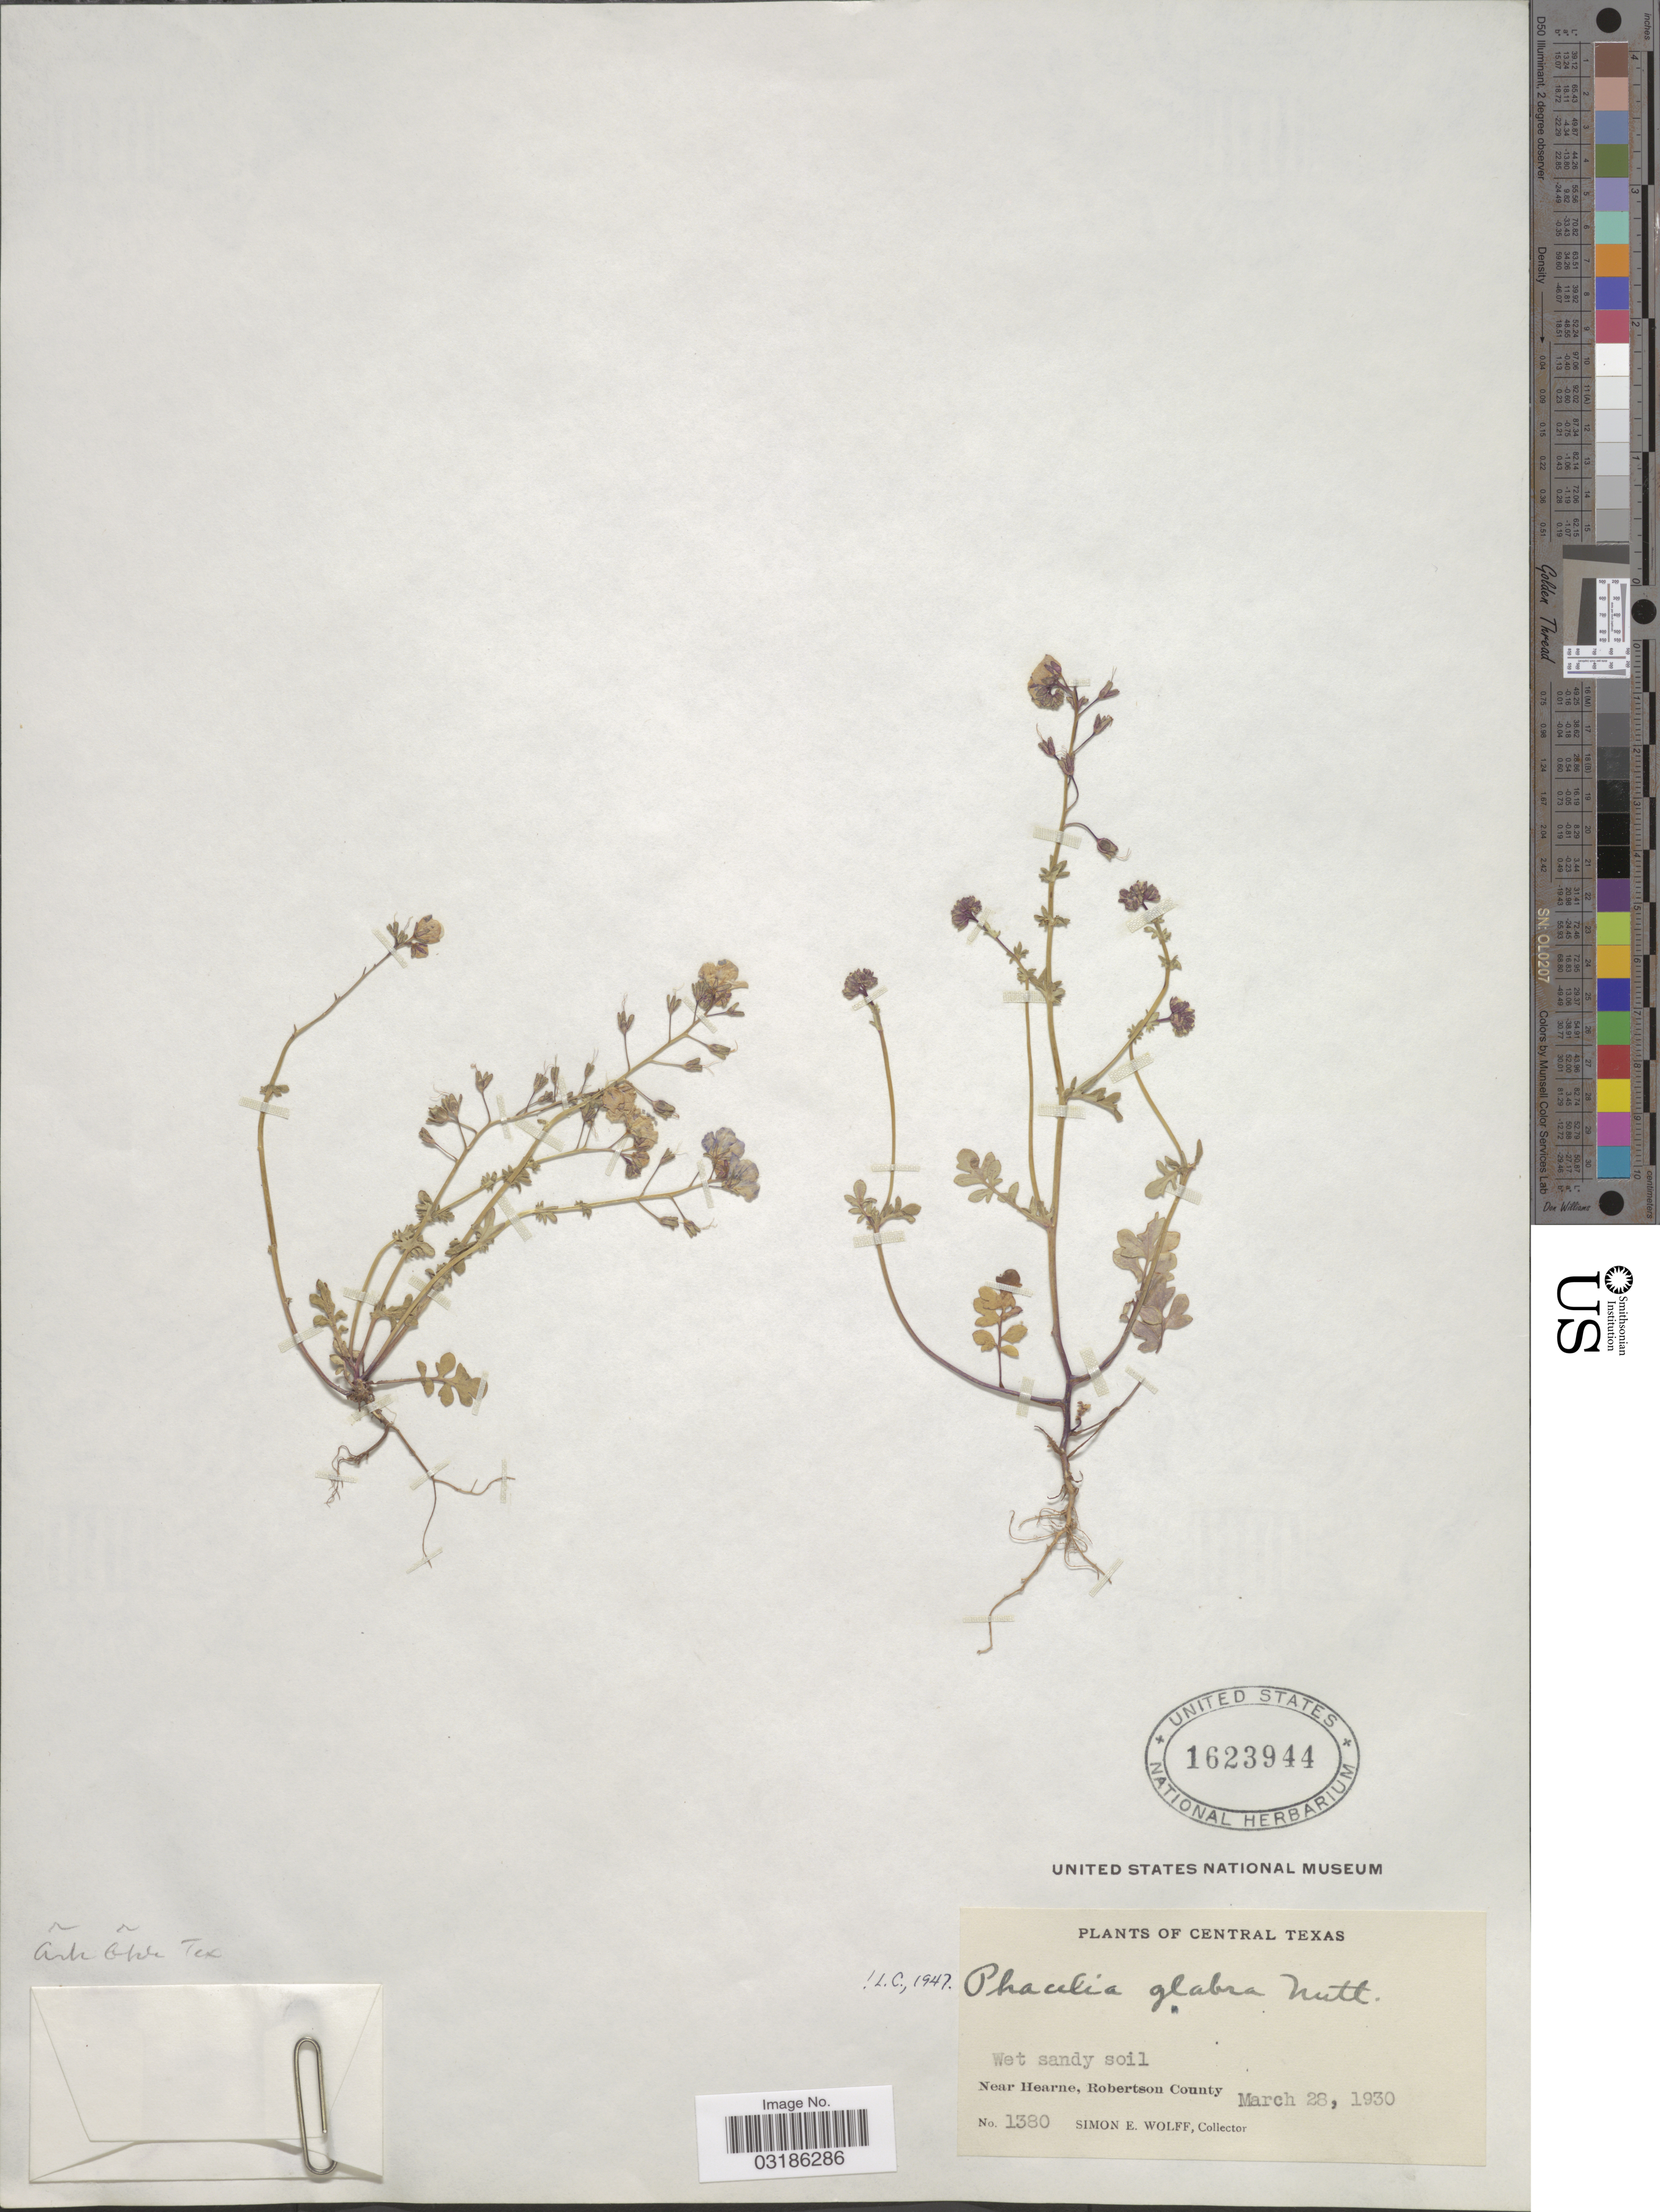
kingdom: Plantae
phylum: Tracheophyta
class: Magnoliopsida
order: Boraginales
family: Hydrophyllaceae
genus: Phacelia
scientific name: Phacelia glabra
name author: Nutt.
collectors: S. E. Wolff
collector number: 1380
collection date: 1930-03-28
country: United States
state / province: Texas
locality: Central Texas. Near Hearne, Robertson County.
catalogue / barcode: US 1623944